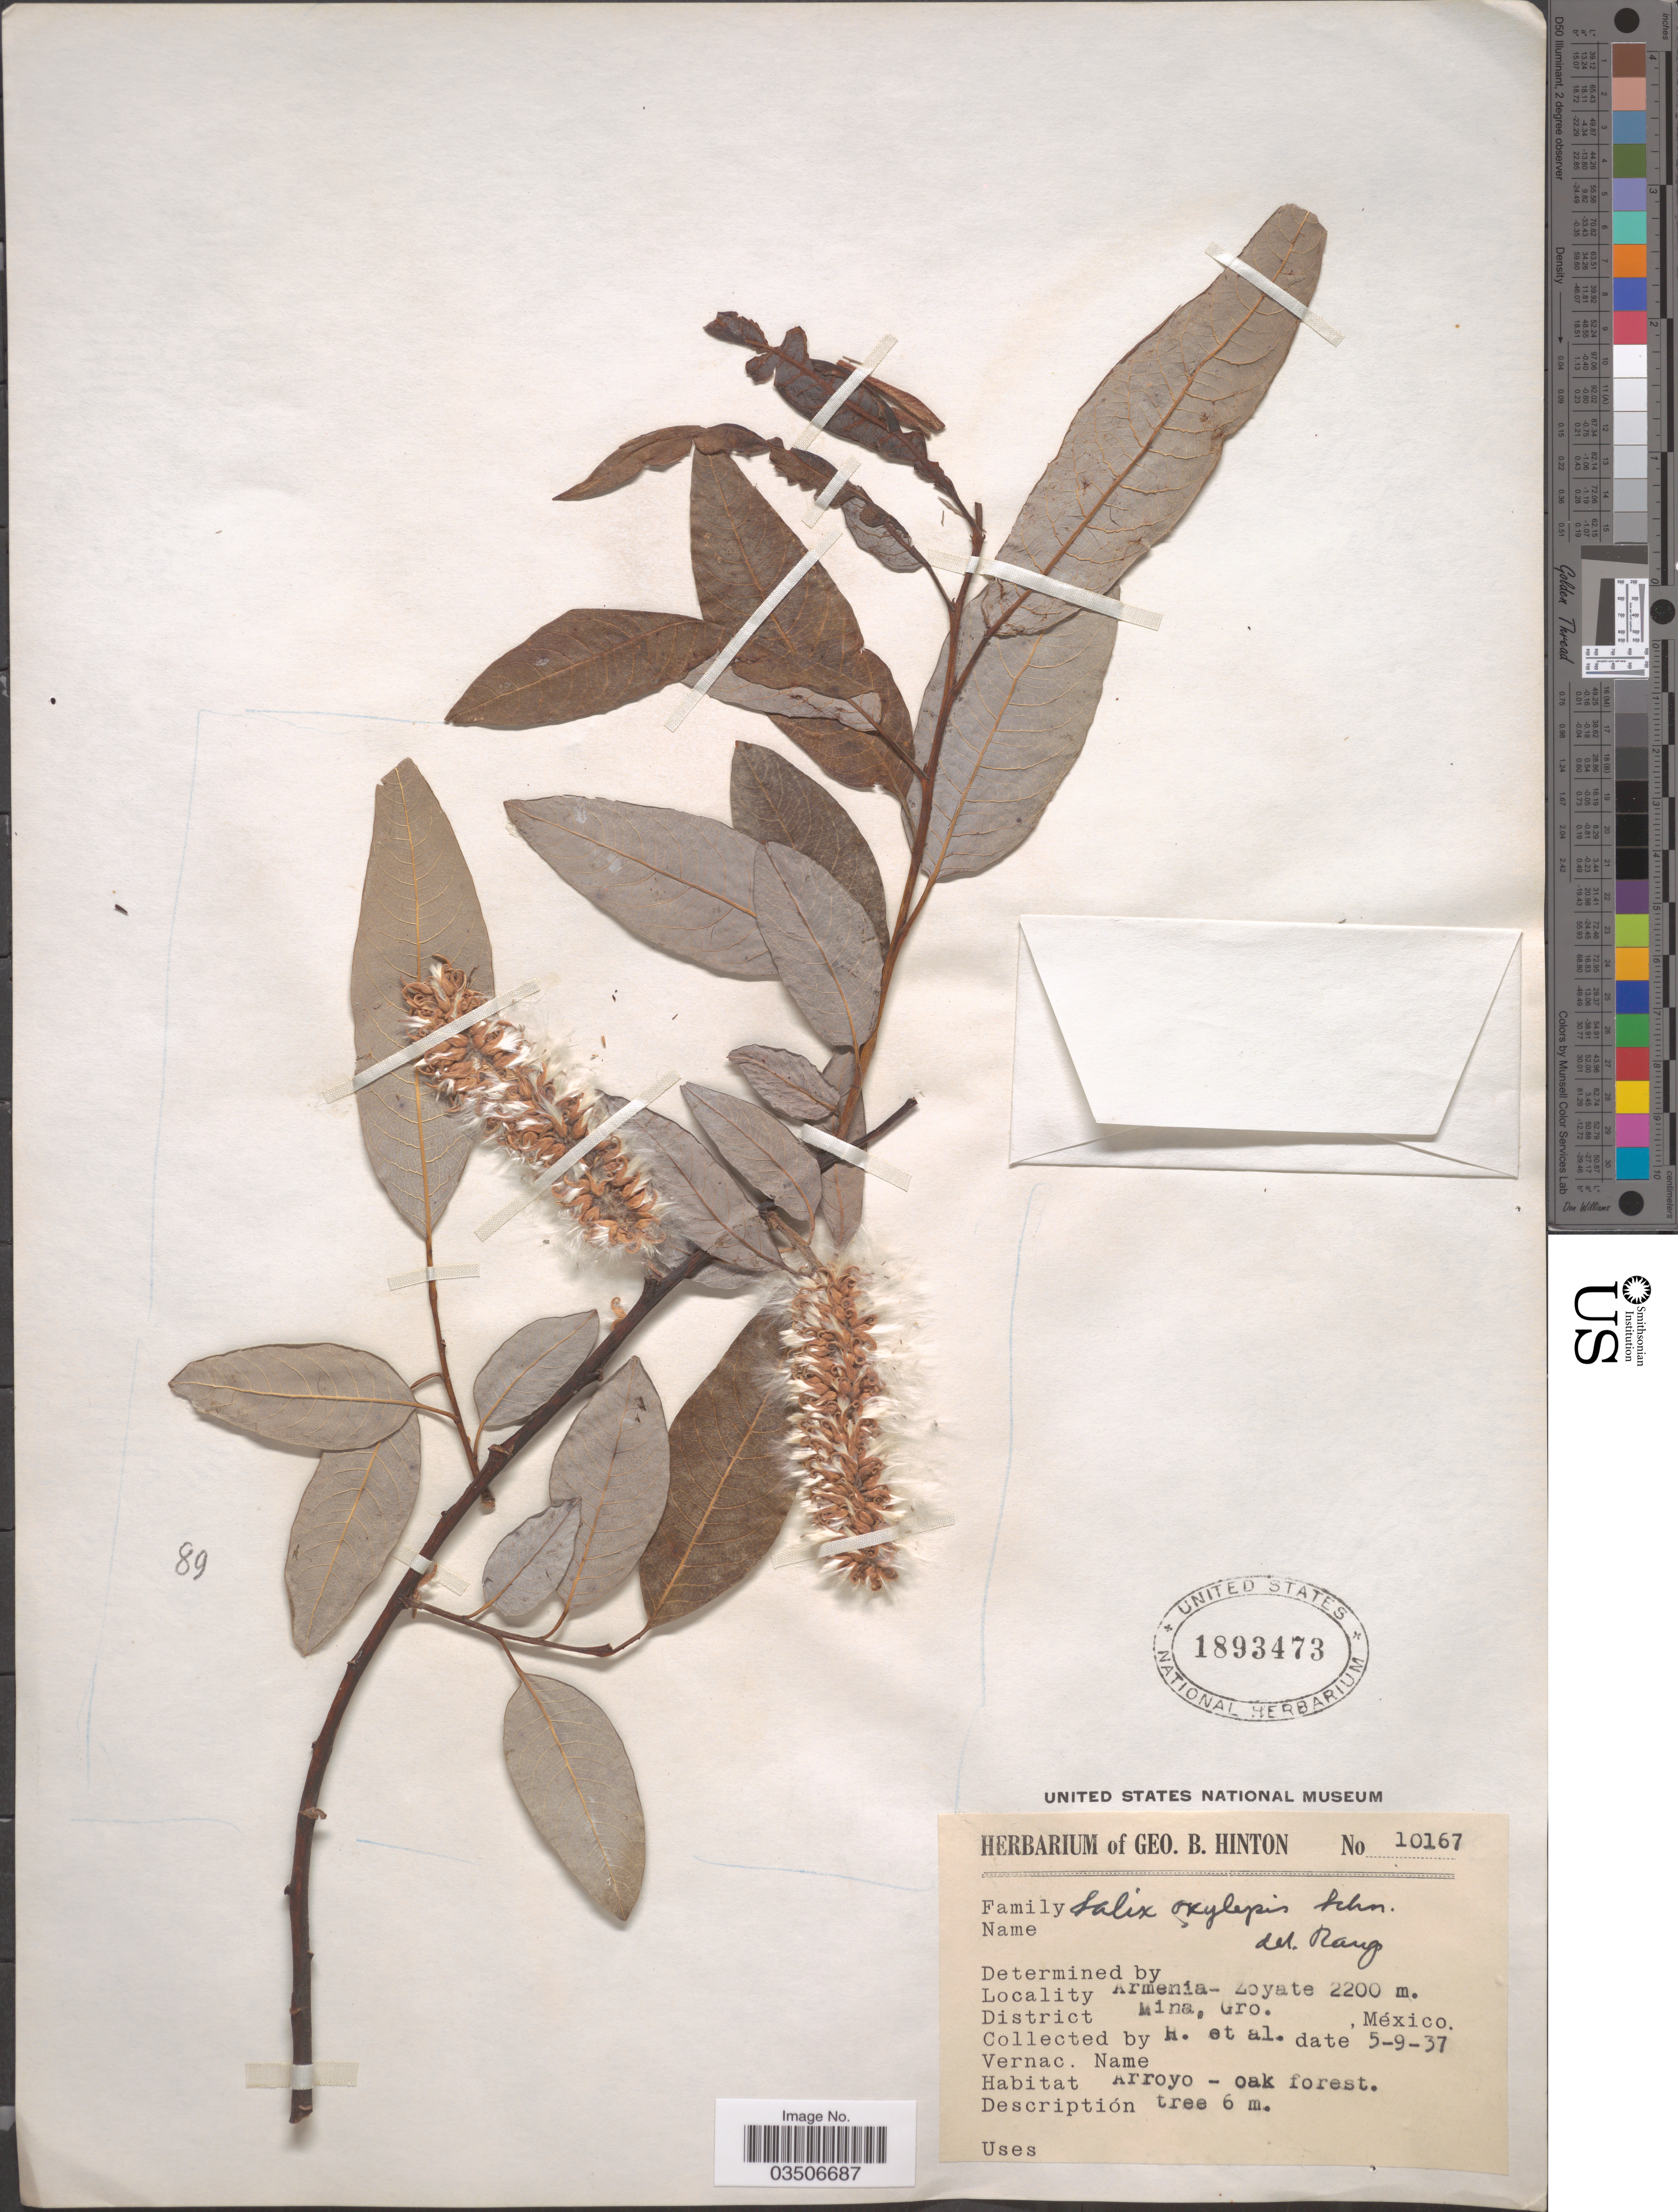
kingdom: Plantae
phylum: Tracheophyta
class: Magnoliopsida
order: Malpighiales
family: Salicaceae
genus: Salix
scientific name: Salix oxylepis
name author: C.K. Schneid.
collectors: G. B. Hinton & et al.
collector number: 10167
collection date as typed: Transcribed d/m/y: 9/5/37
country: Mexico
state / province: Guerrero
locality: Armenia- Zoyate. District Mina, Gro.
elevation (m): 2200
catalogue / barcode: US 1893473